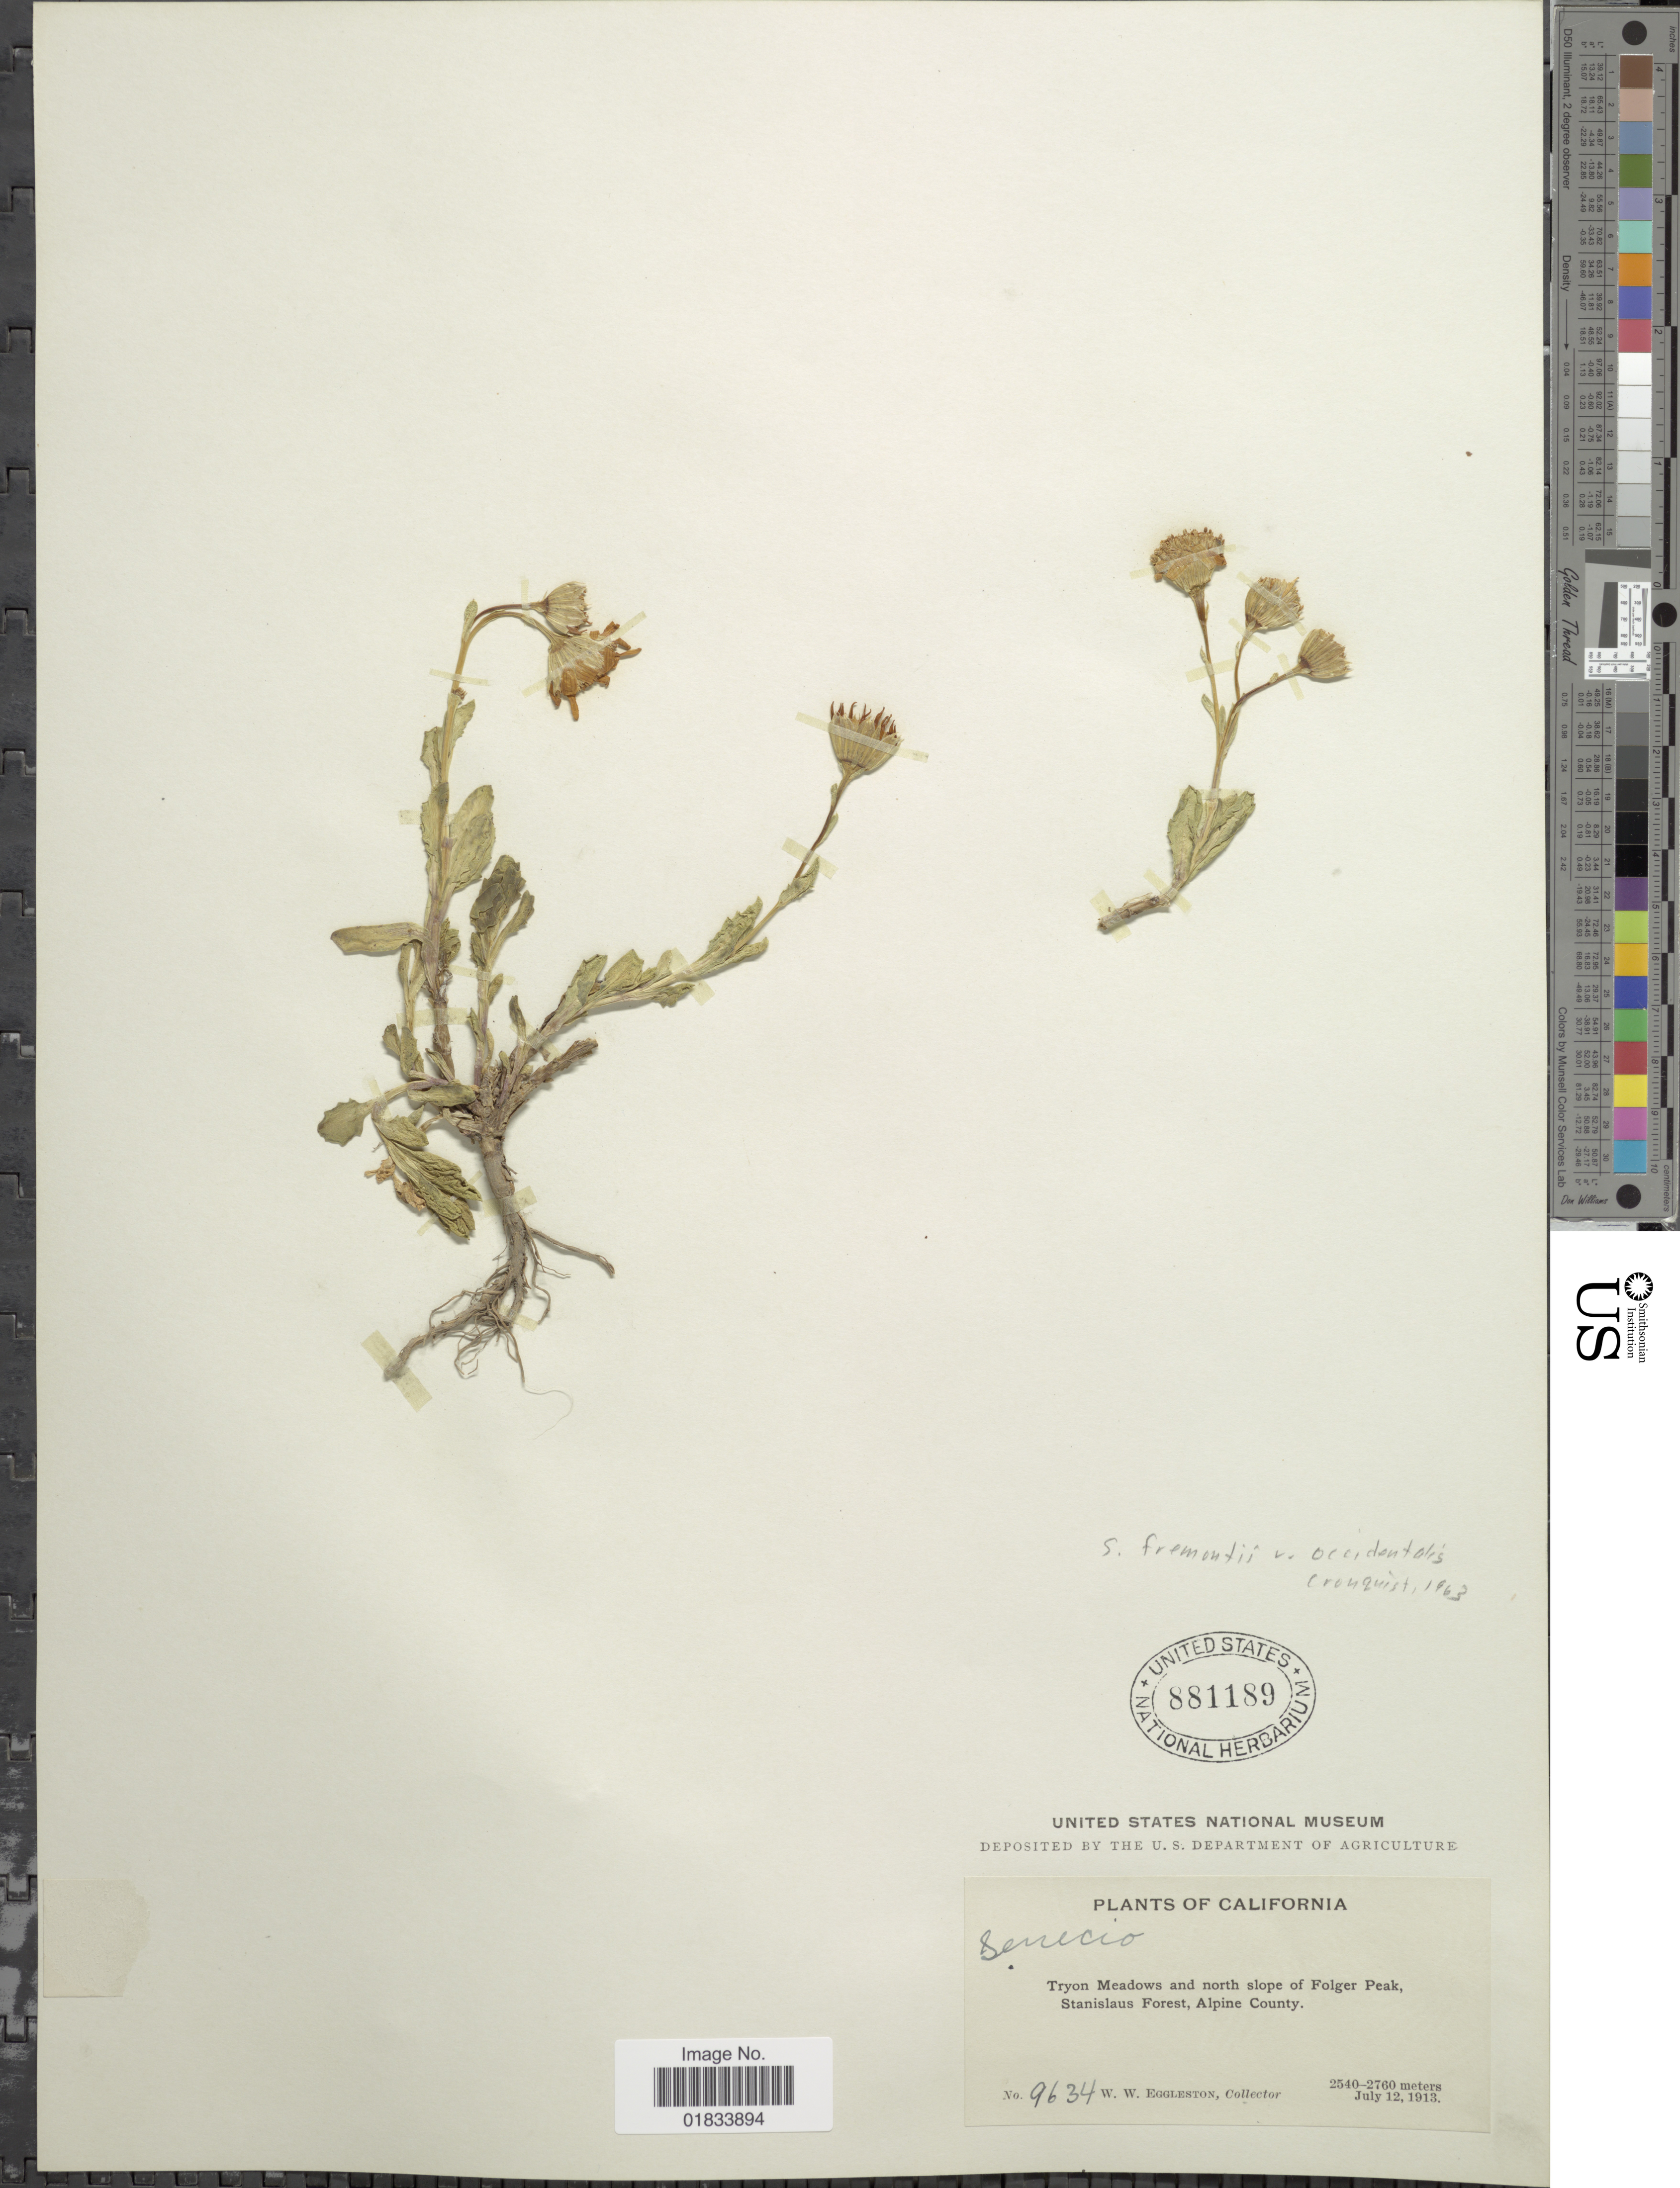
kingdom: Plantae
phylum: Tracheophyta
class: Magnoliopsida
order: Asterales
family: Asteraceae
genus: Senecio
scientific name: Senecio fremontii var. occidentalis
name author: A. Gray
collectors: W. W. Eggleston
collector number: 9634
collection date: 1913-07-12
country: United States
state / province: California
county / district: Alpine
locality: Tryon Meadows and north slope of Folger Peak, Stanislaus Forest, Alpine County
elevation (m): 2540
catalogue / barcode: US 881189